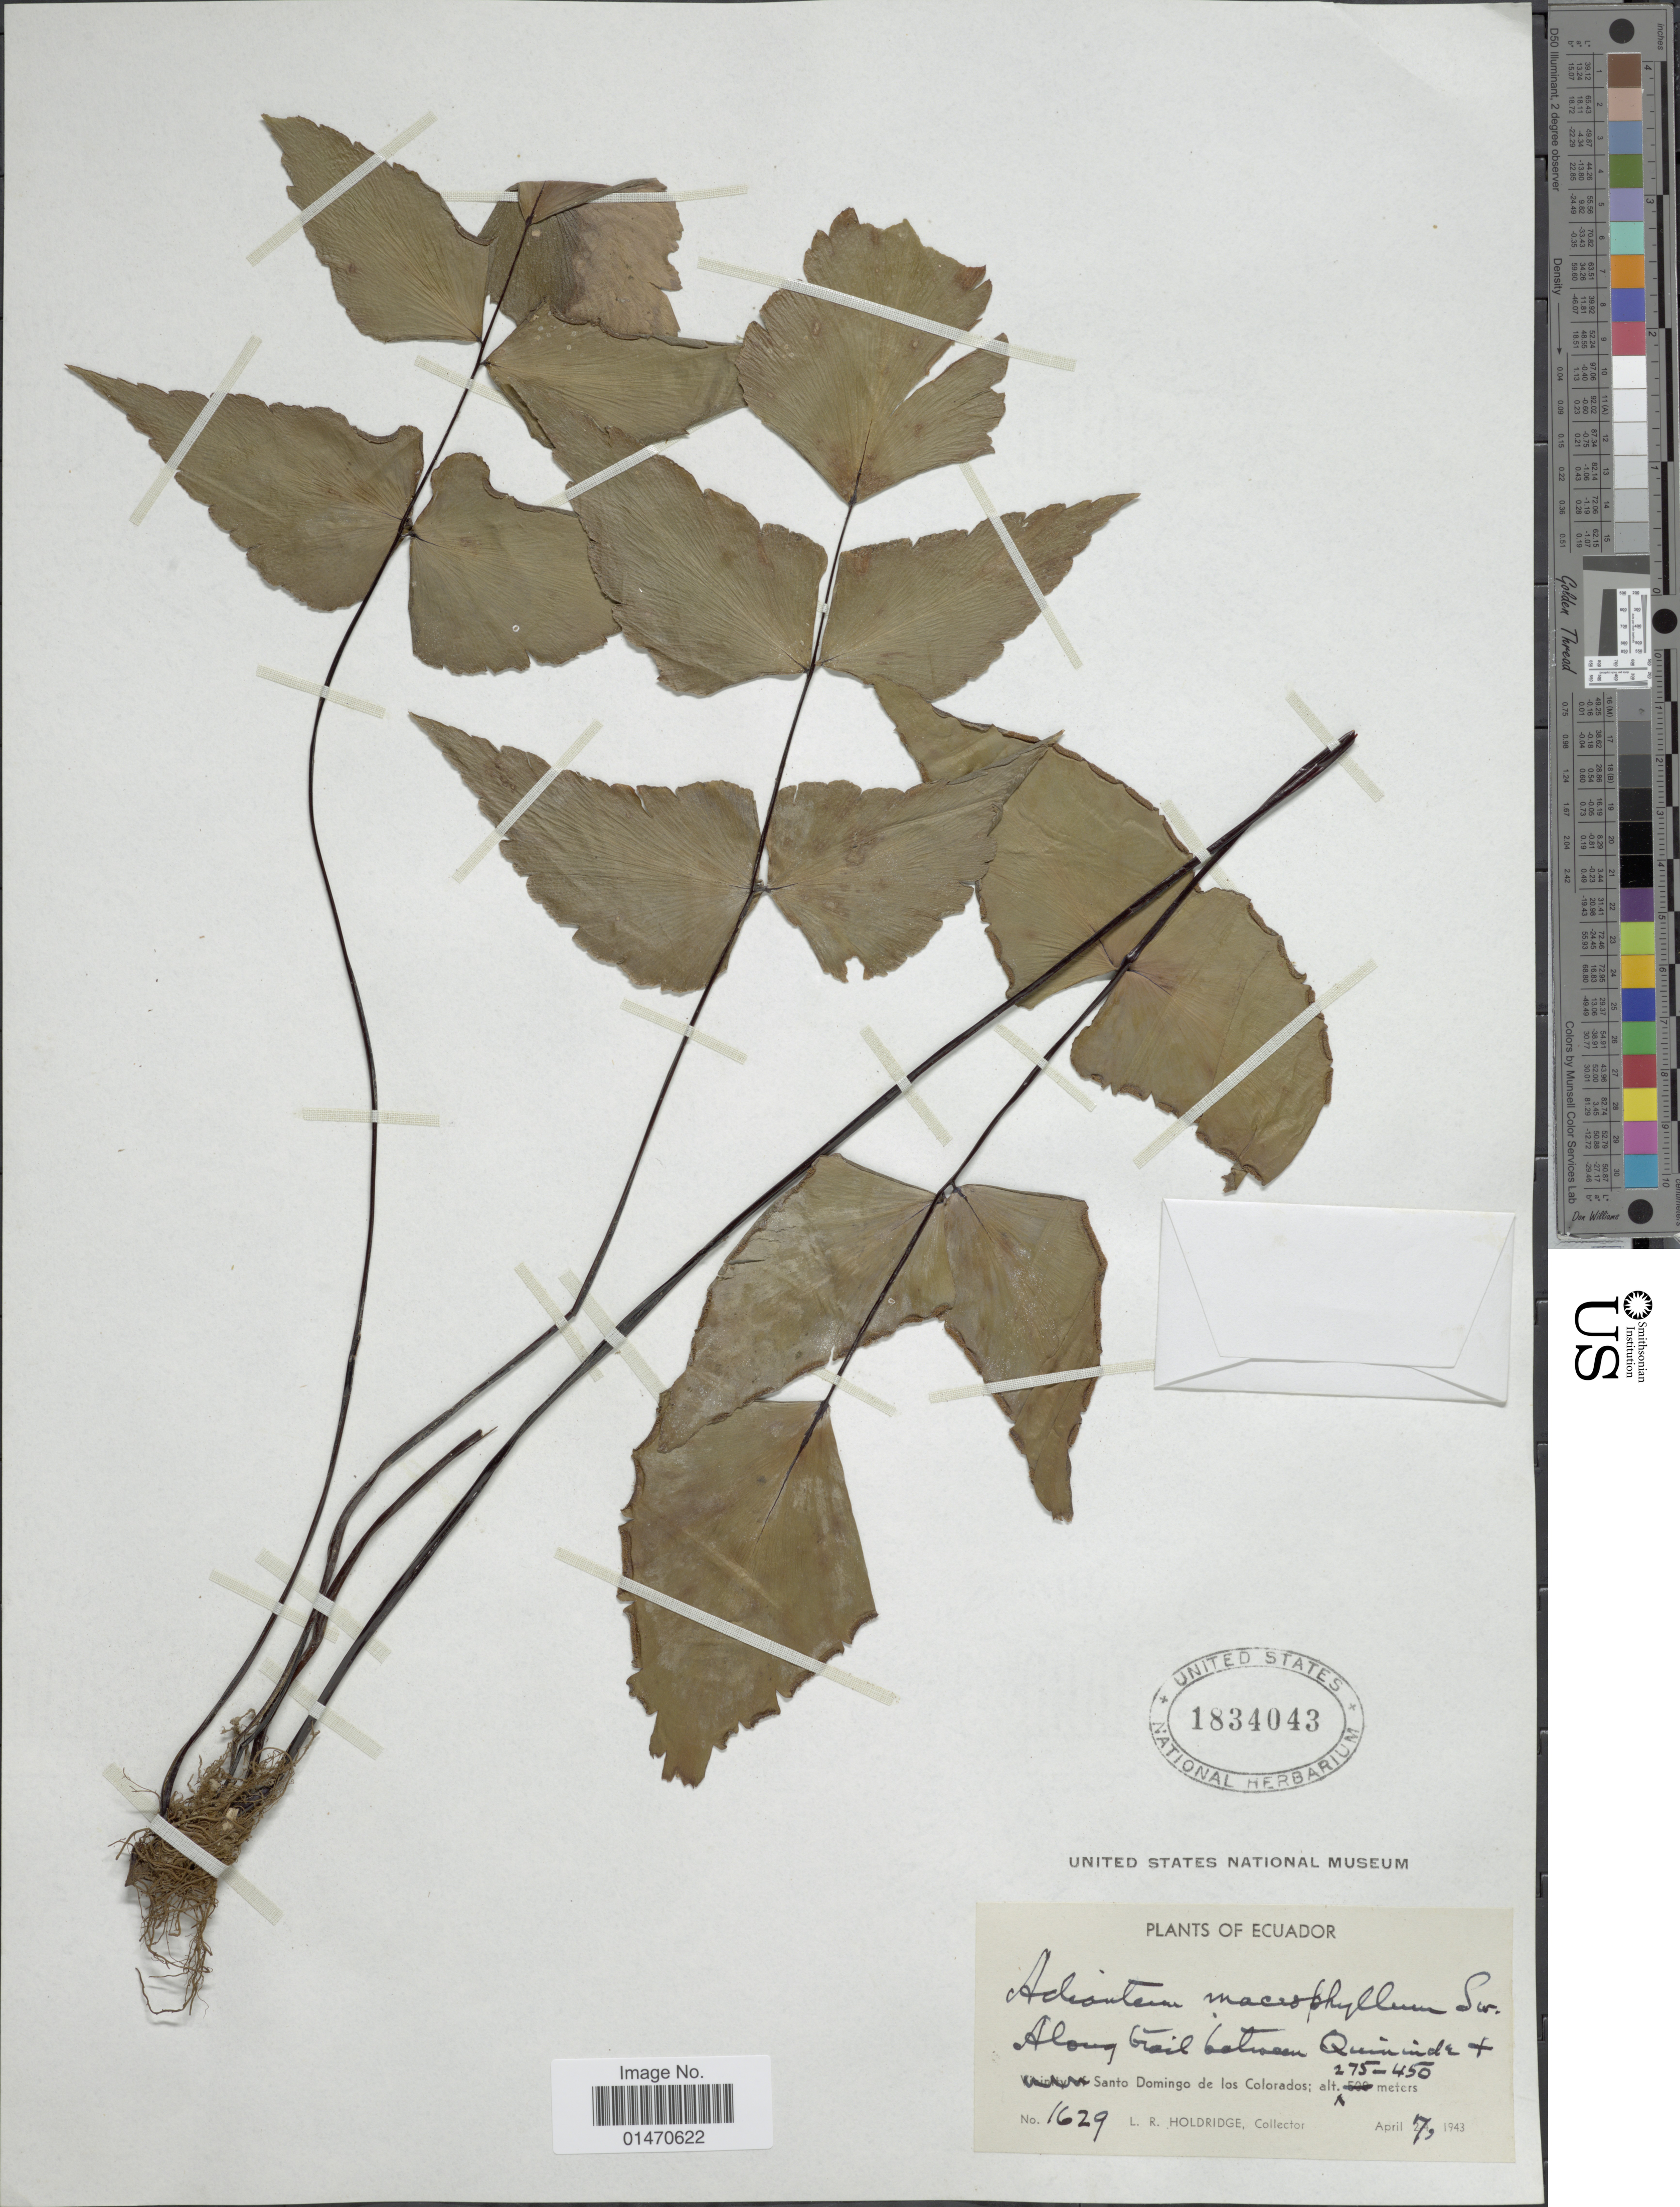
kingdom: Plantae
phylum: Tracheophyta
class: Polypodiopsida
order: Polypodiales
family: Pteridaceae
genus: Adiantum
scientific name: Adiantum macrophyllum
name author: Sw.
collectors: L. Holdridge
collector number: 1629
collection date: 1943-04-07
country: Ecuador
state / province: Tsáchilas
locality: Along trail between Quininde + Santo Domingo de los Colorados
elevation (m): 275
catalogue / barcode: US 1834043